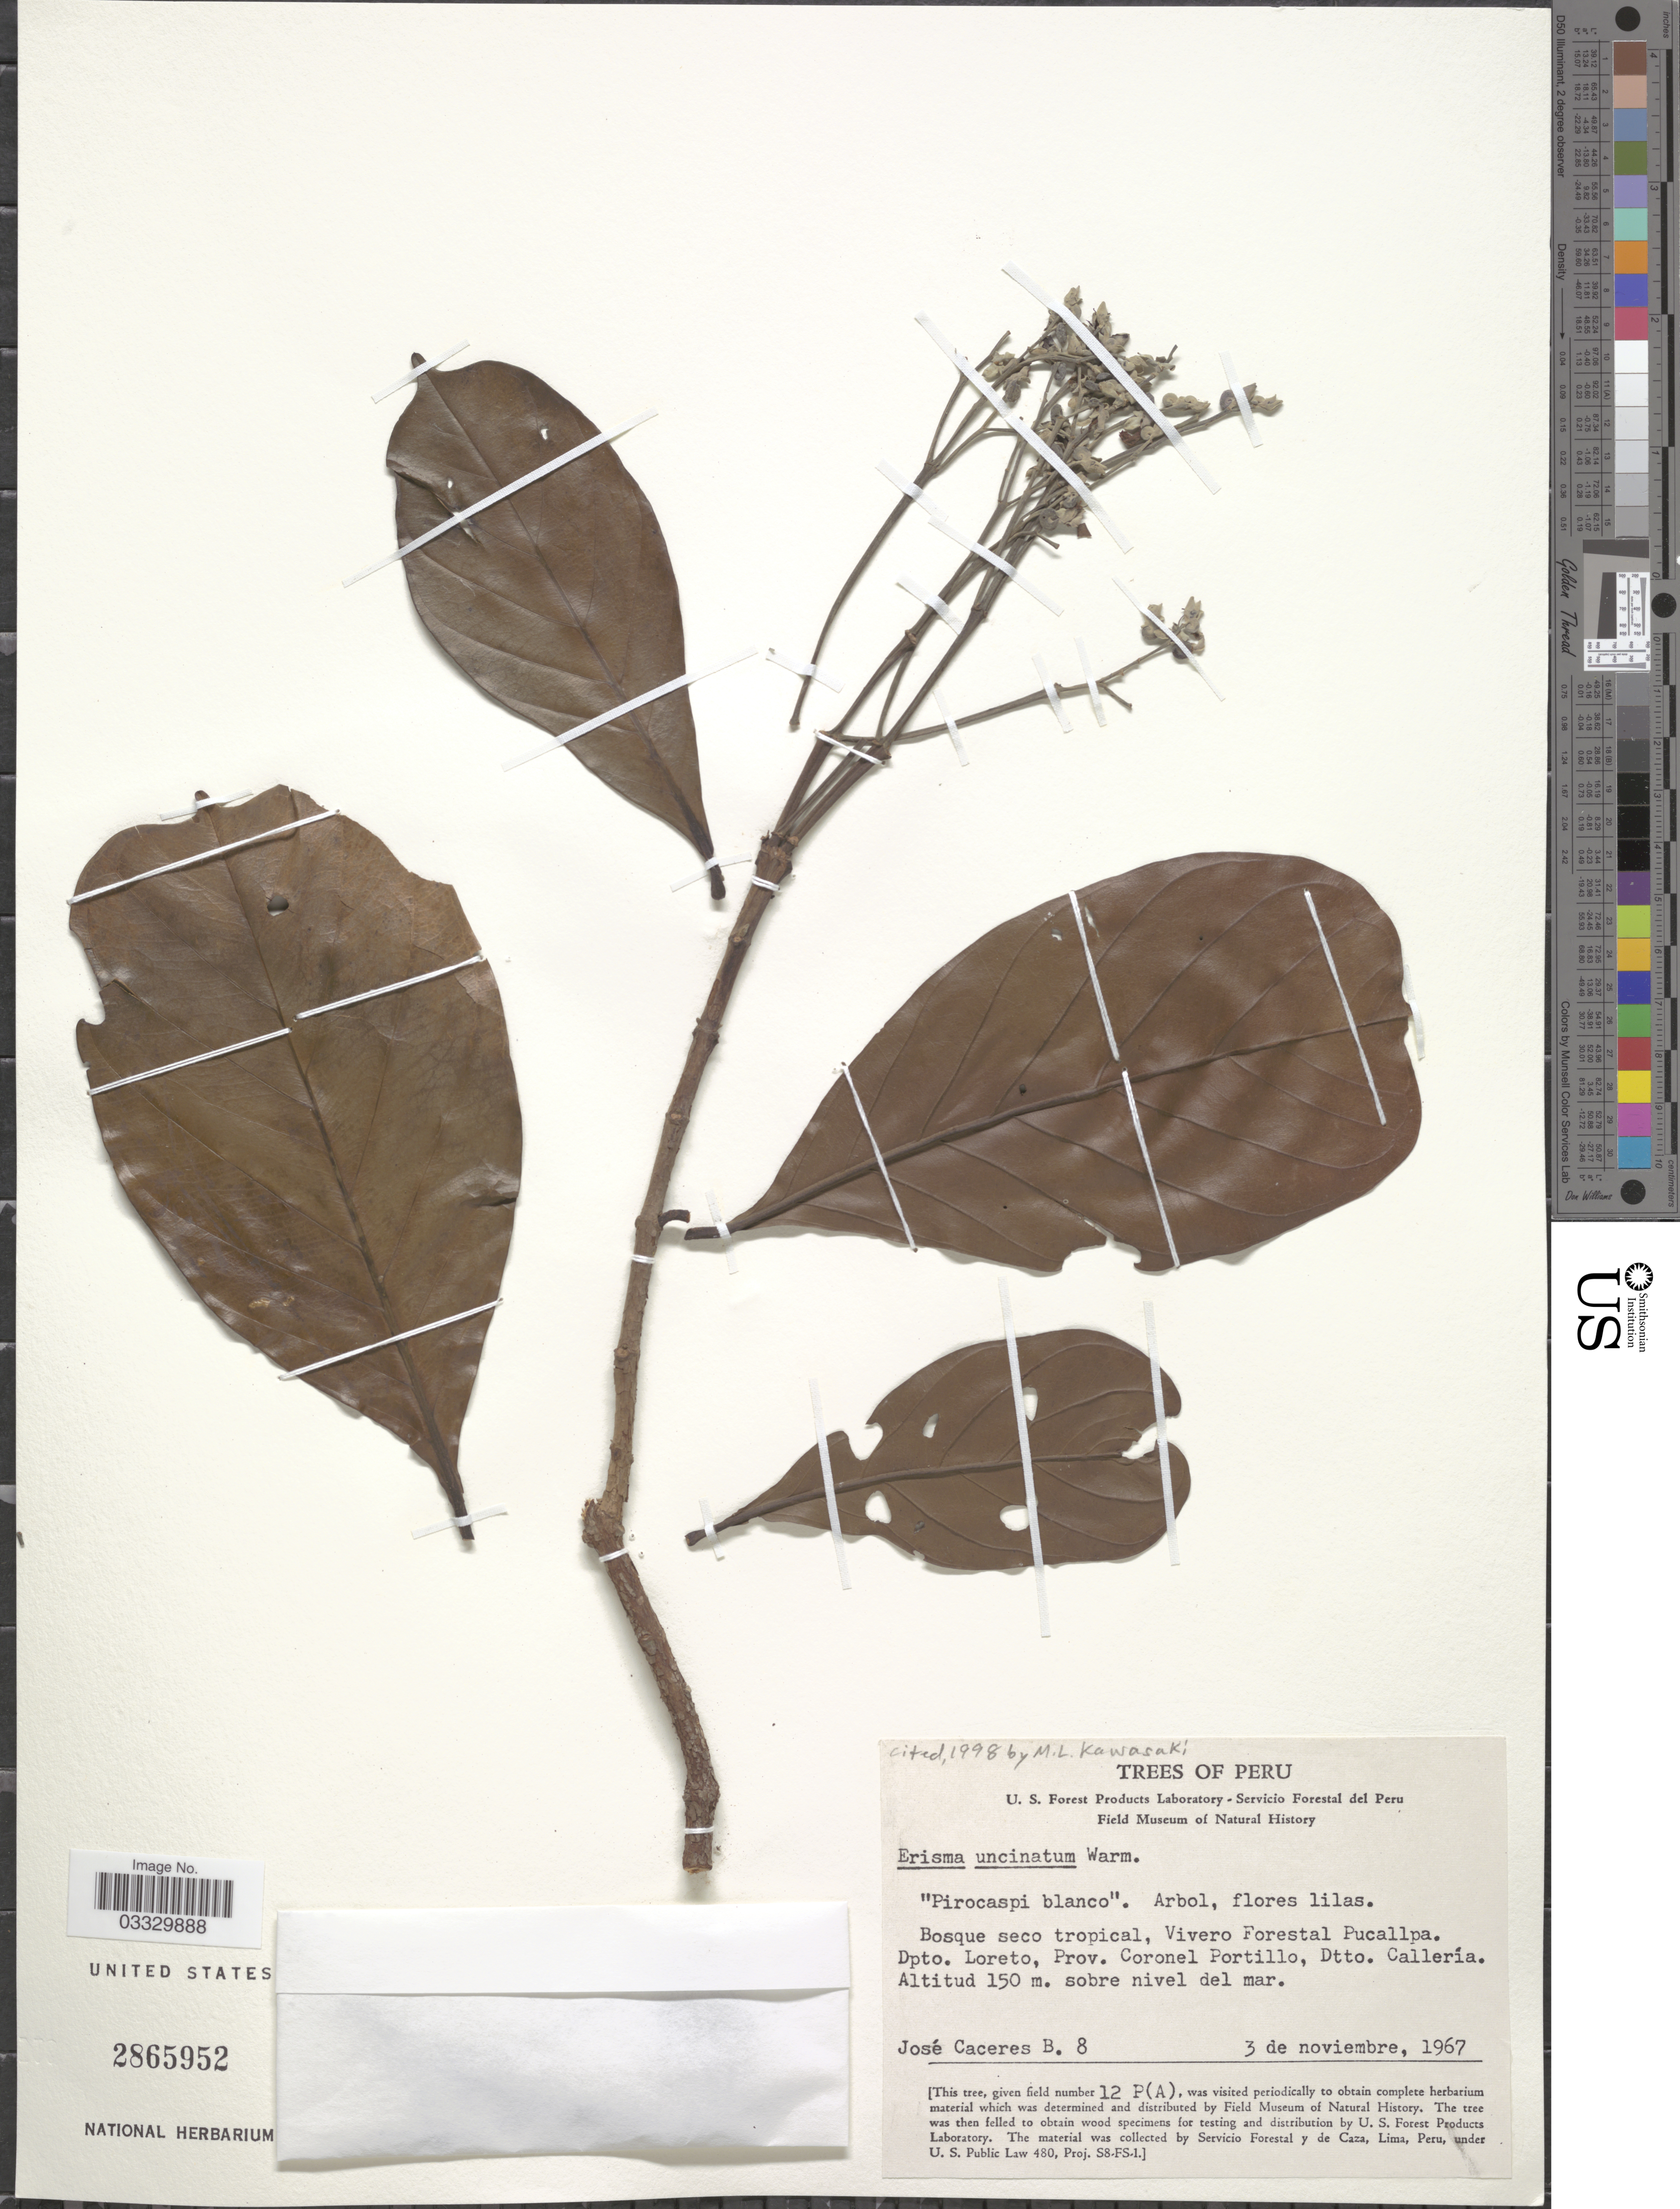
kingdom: Plantae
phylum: Tracheophyta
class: Magnoliopsida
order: Myrtales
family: Vochysiaceae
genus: Erisma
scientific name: Erisma uncinatum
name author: Warm.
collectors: J. Cáceres B.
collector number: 8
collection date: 1967-11-03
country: Peru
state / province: Loreto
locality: Bosque seco tropical, Vivero Forestal Pucallpa. Dpto Loreto, Prov. Coronel Portillo, Dtto. Callería.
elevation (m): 150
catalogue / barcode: US 2865952